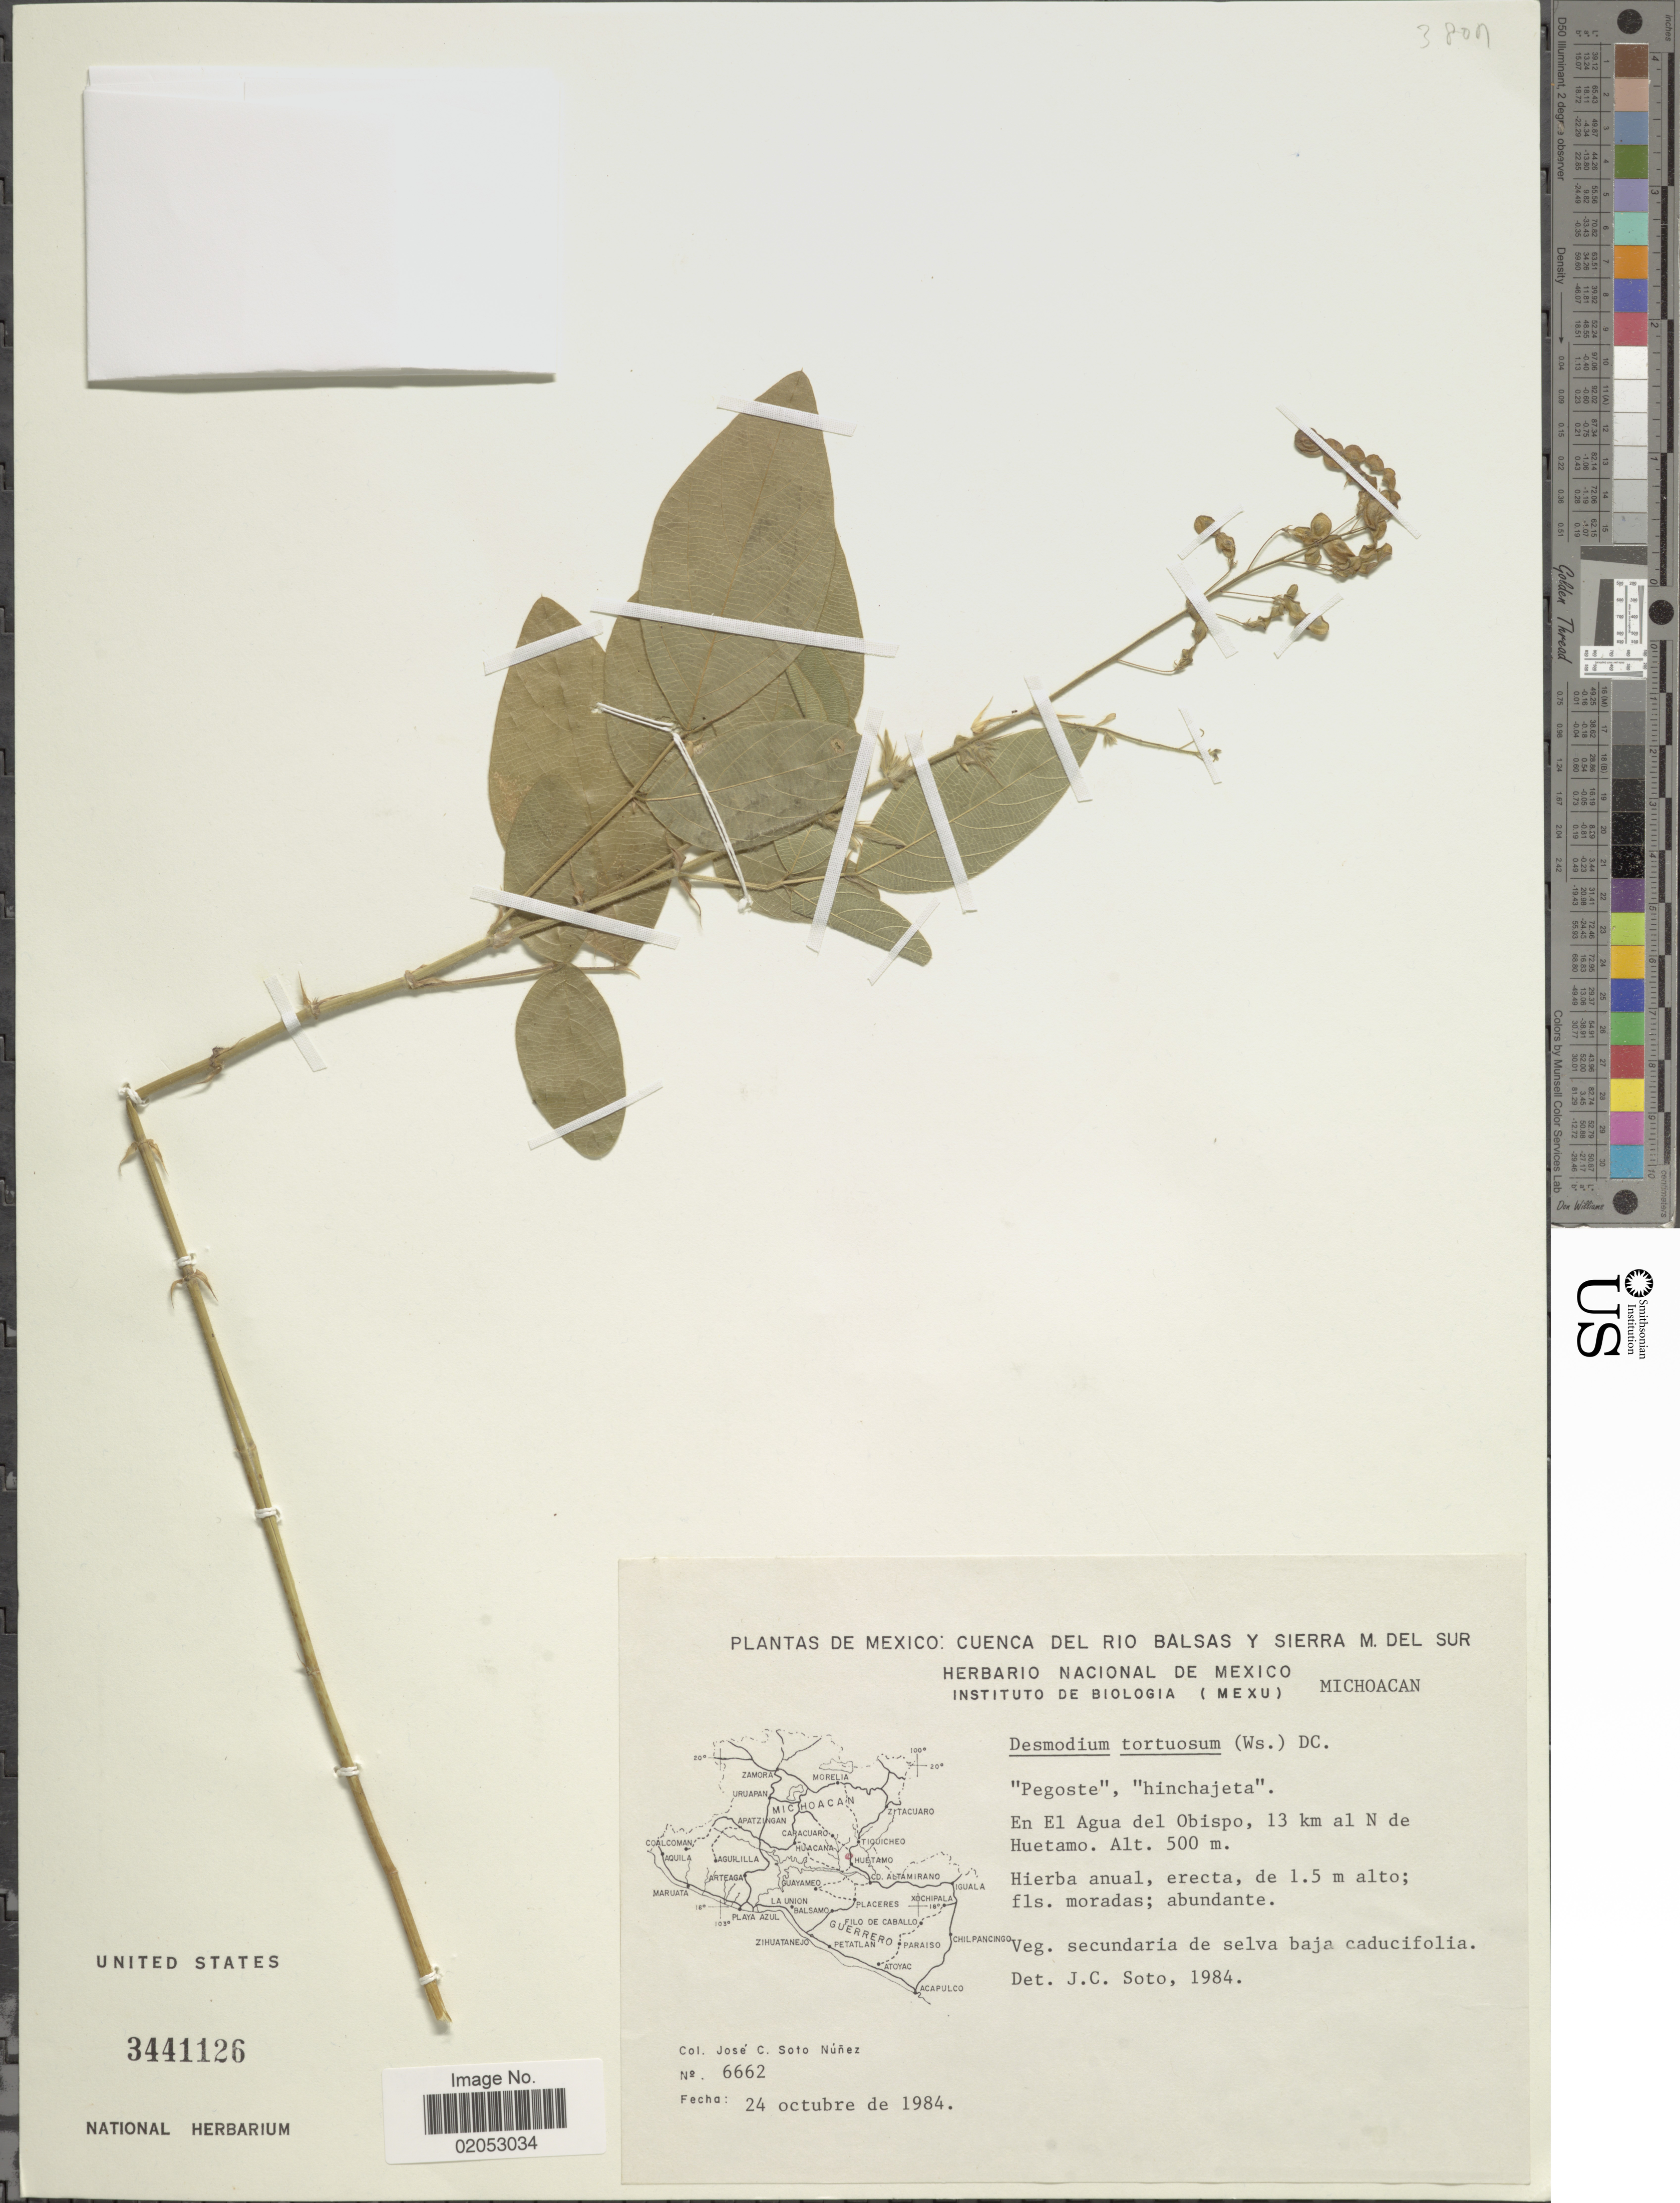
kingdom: Plantae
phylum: Tracheophyta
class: Magnoliopsida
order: Fabales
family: Fabaceae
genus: Desmodium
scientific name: Desmodium tortuosum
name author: (Sw.) DC.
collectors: J. Soto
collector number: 6662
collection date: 1984-10-24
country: Mexico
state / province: Michoacán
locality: Cuenca del Rio Balsas y Sierra M. del Sur. En El Agua del Obispo, 13 km al N de Huetamo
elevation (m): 500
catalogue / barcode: US 3441126